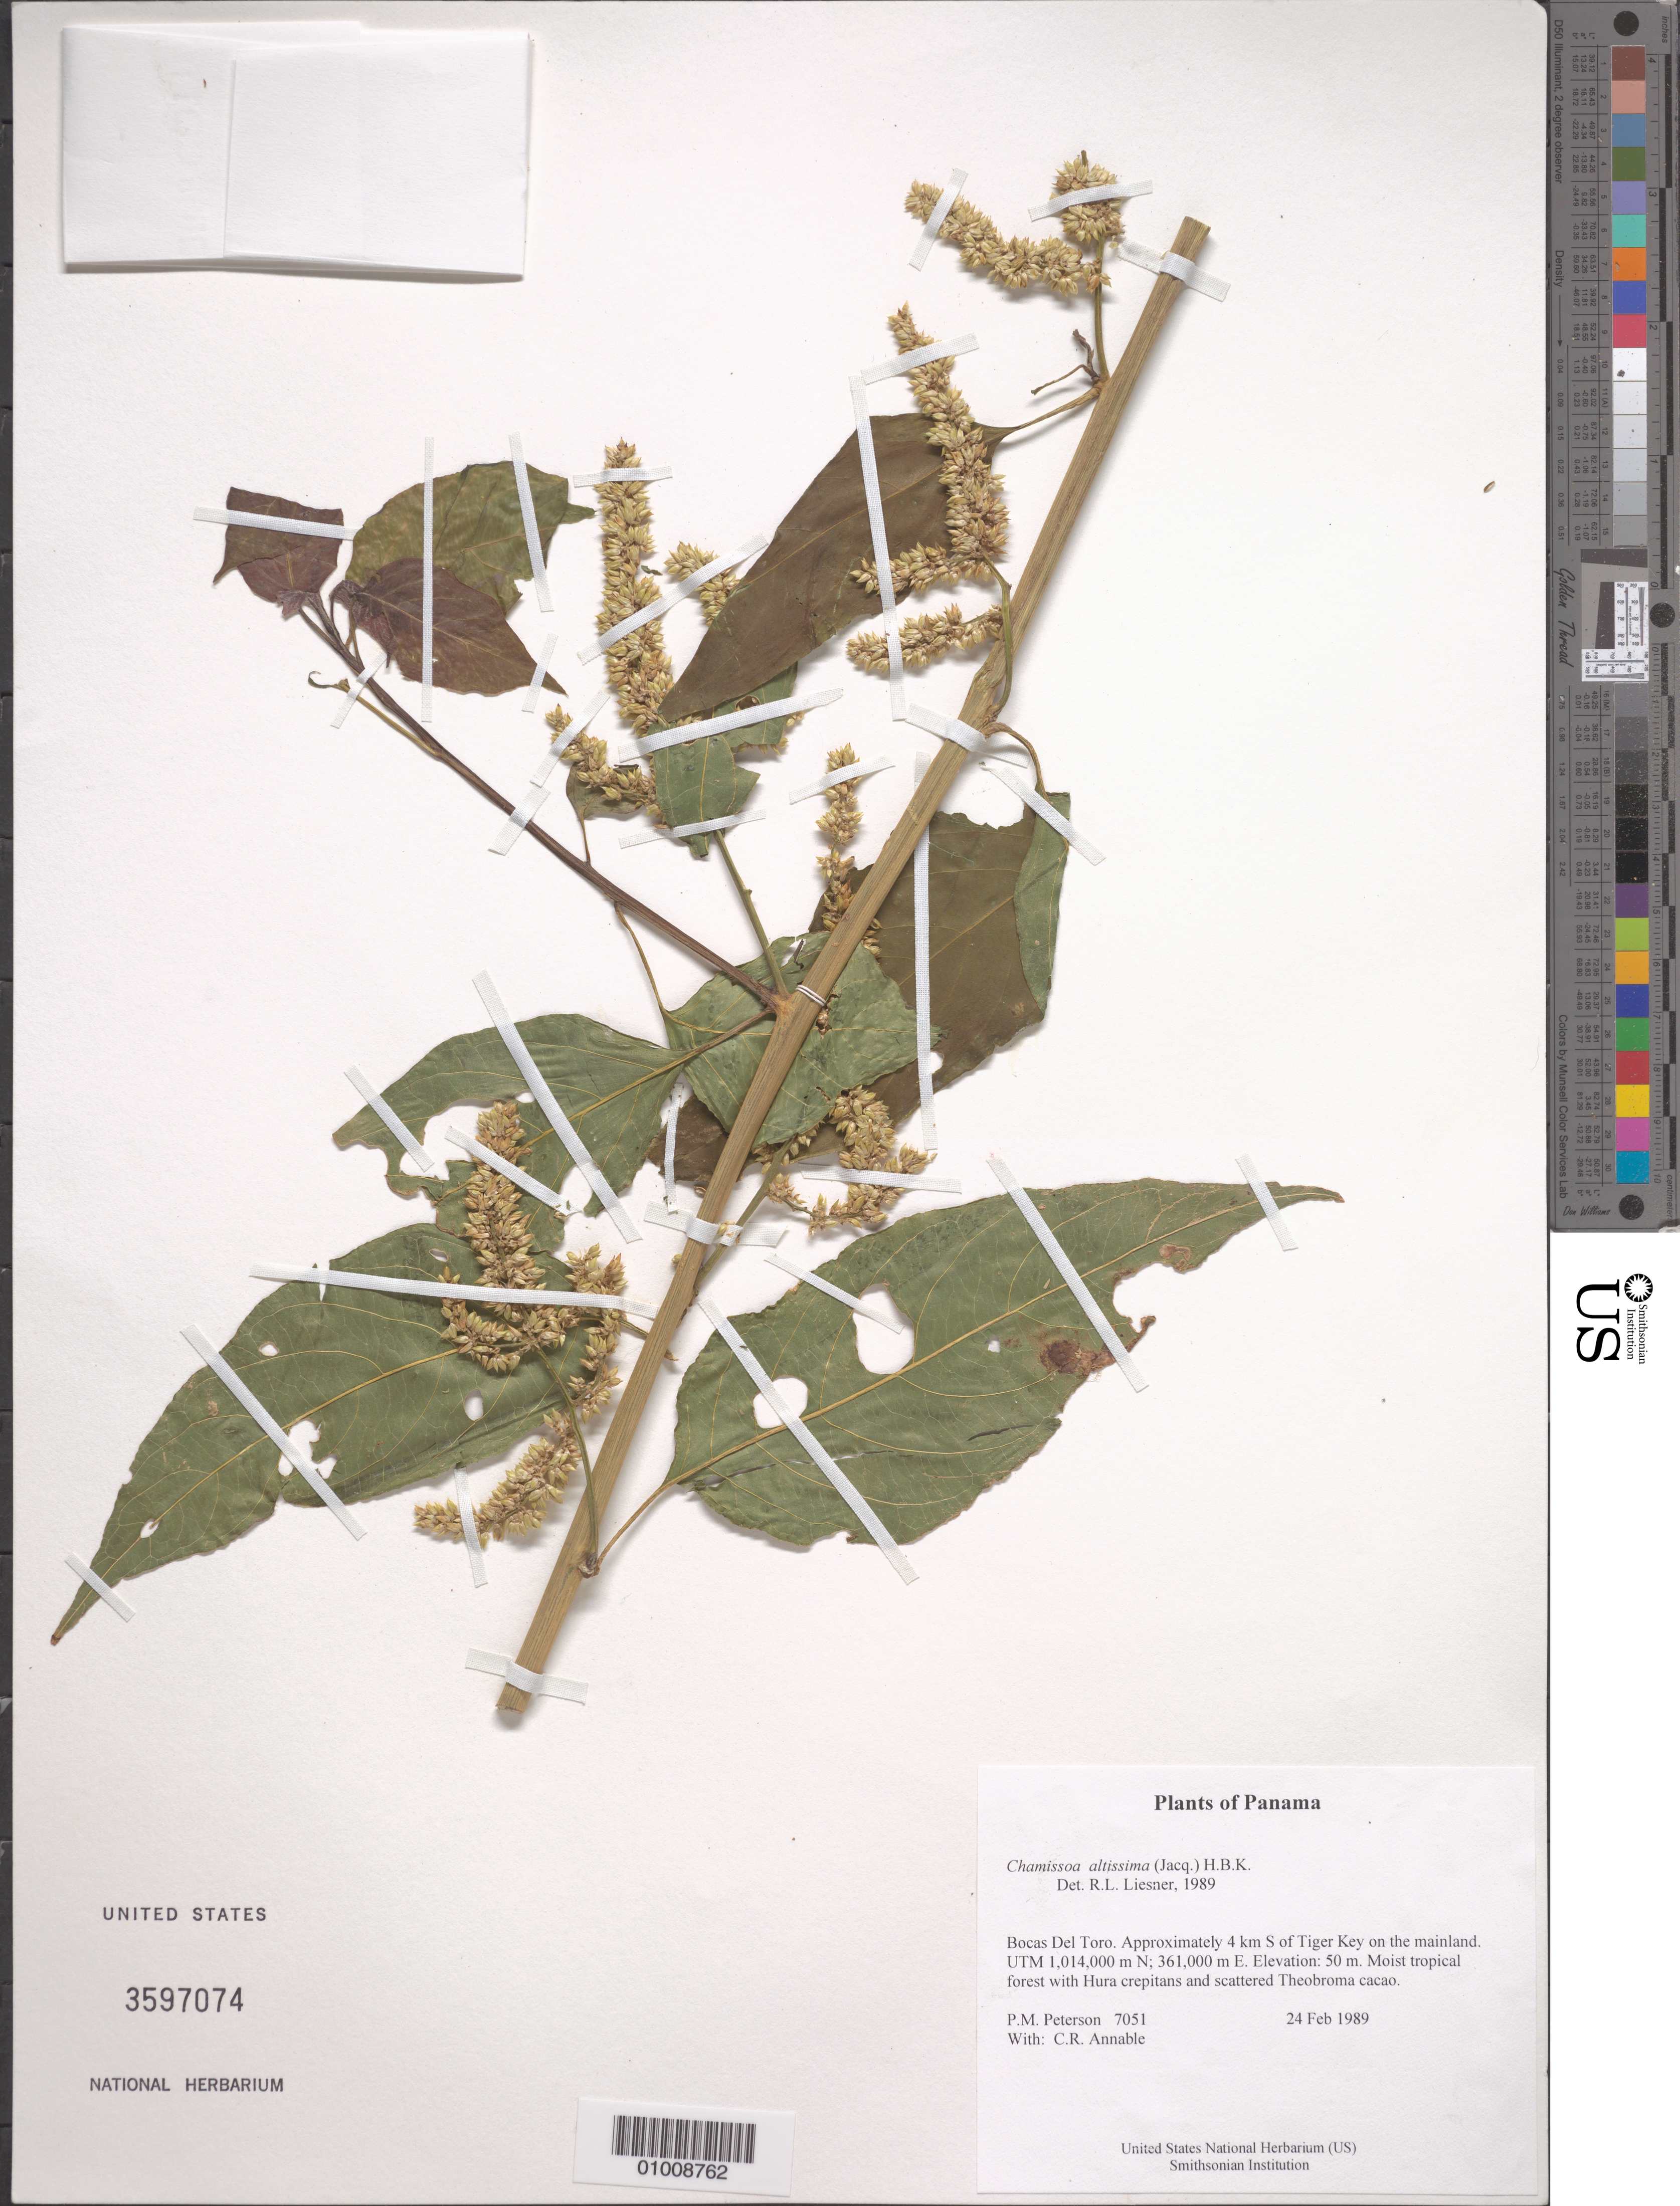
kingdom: Plantae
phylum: Tracheophyta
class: Magnoliopsida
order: Caryophyllales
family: Amaranthaceae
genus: Chamissoa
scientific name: Chamissoa altissima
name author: (Jacq.) Kunth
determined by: Liesner, R. L.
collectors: P. M. Peterson & C. R. Annable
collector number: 07051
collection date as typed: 24 Feb 1989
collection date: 1989-02-24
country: Panama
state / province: Bocas del Toro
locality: Approximately 4 km S of Tiger Key on the mainland. UTM 1,014,000 m N; 361,000 m E.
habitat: Moist tropical forest with Hura crepitans and scattered Theobroma cacao.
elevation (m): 50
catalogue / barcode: US 3597074